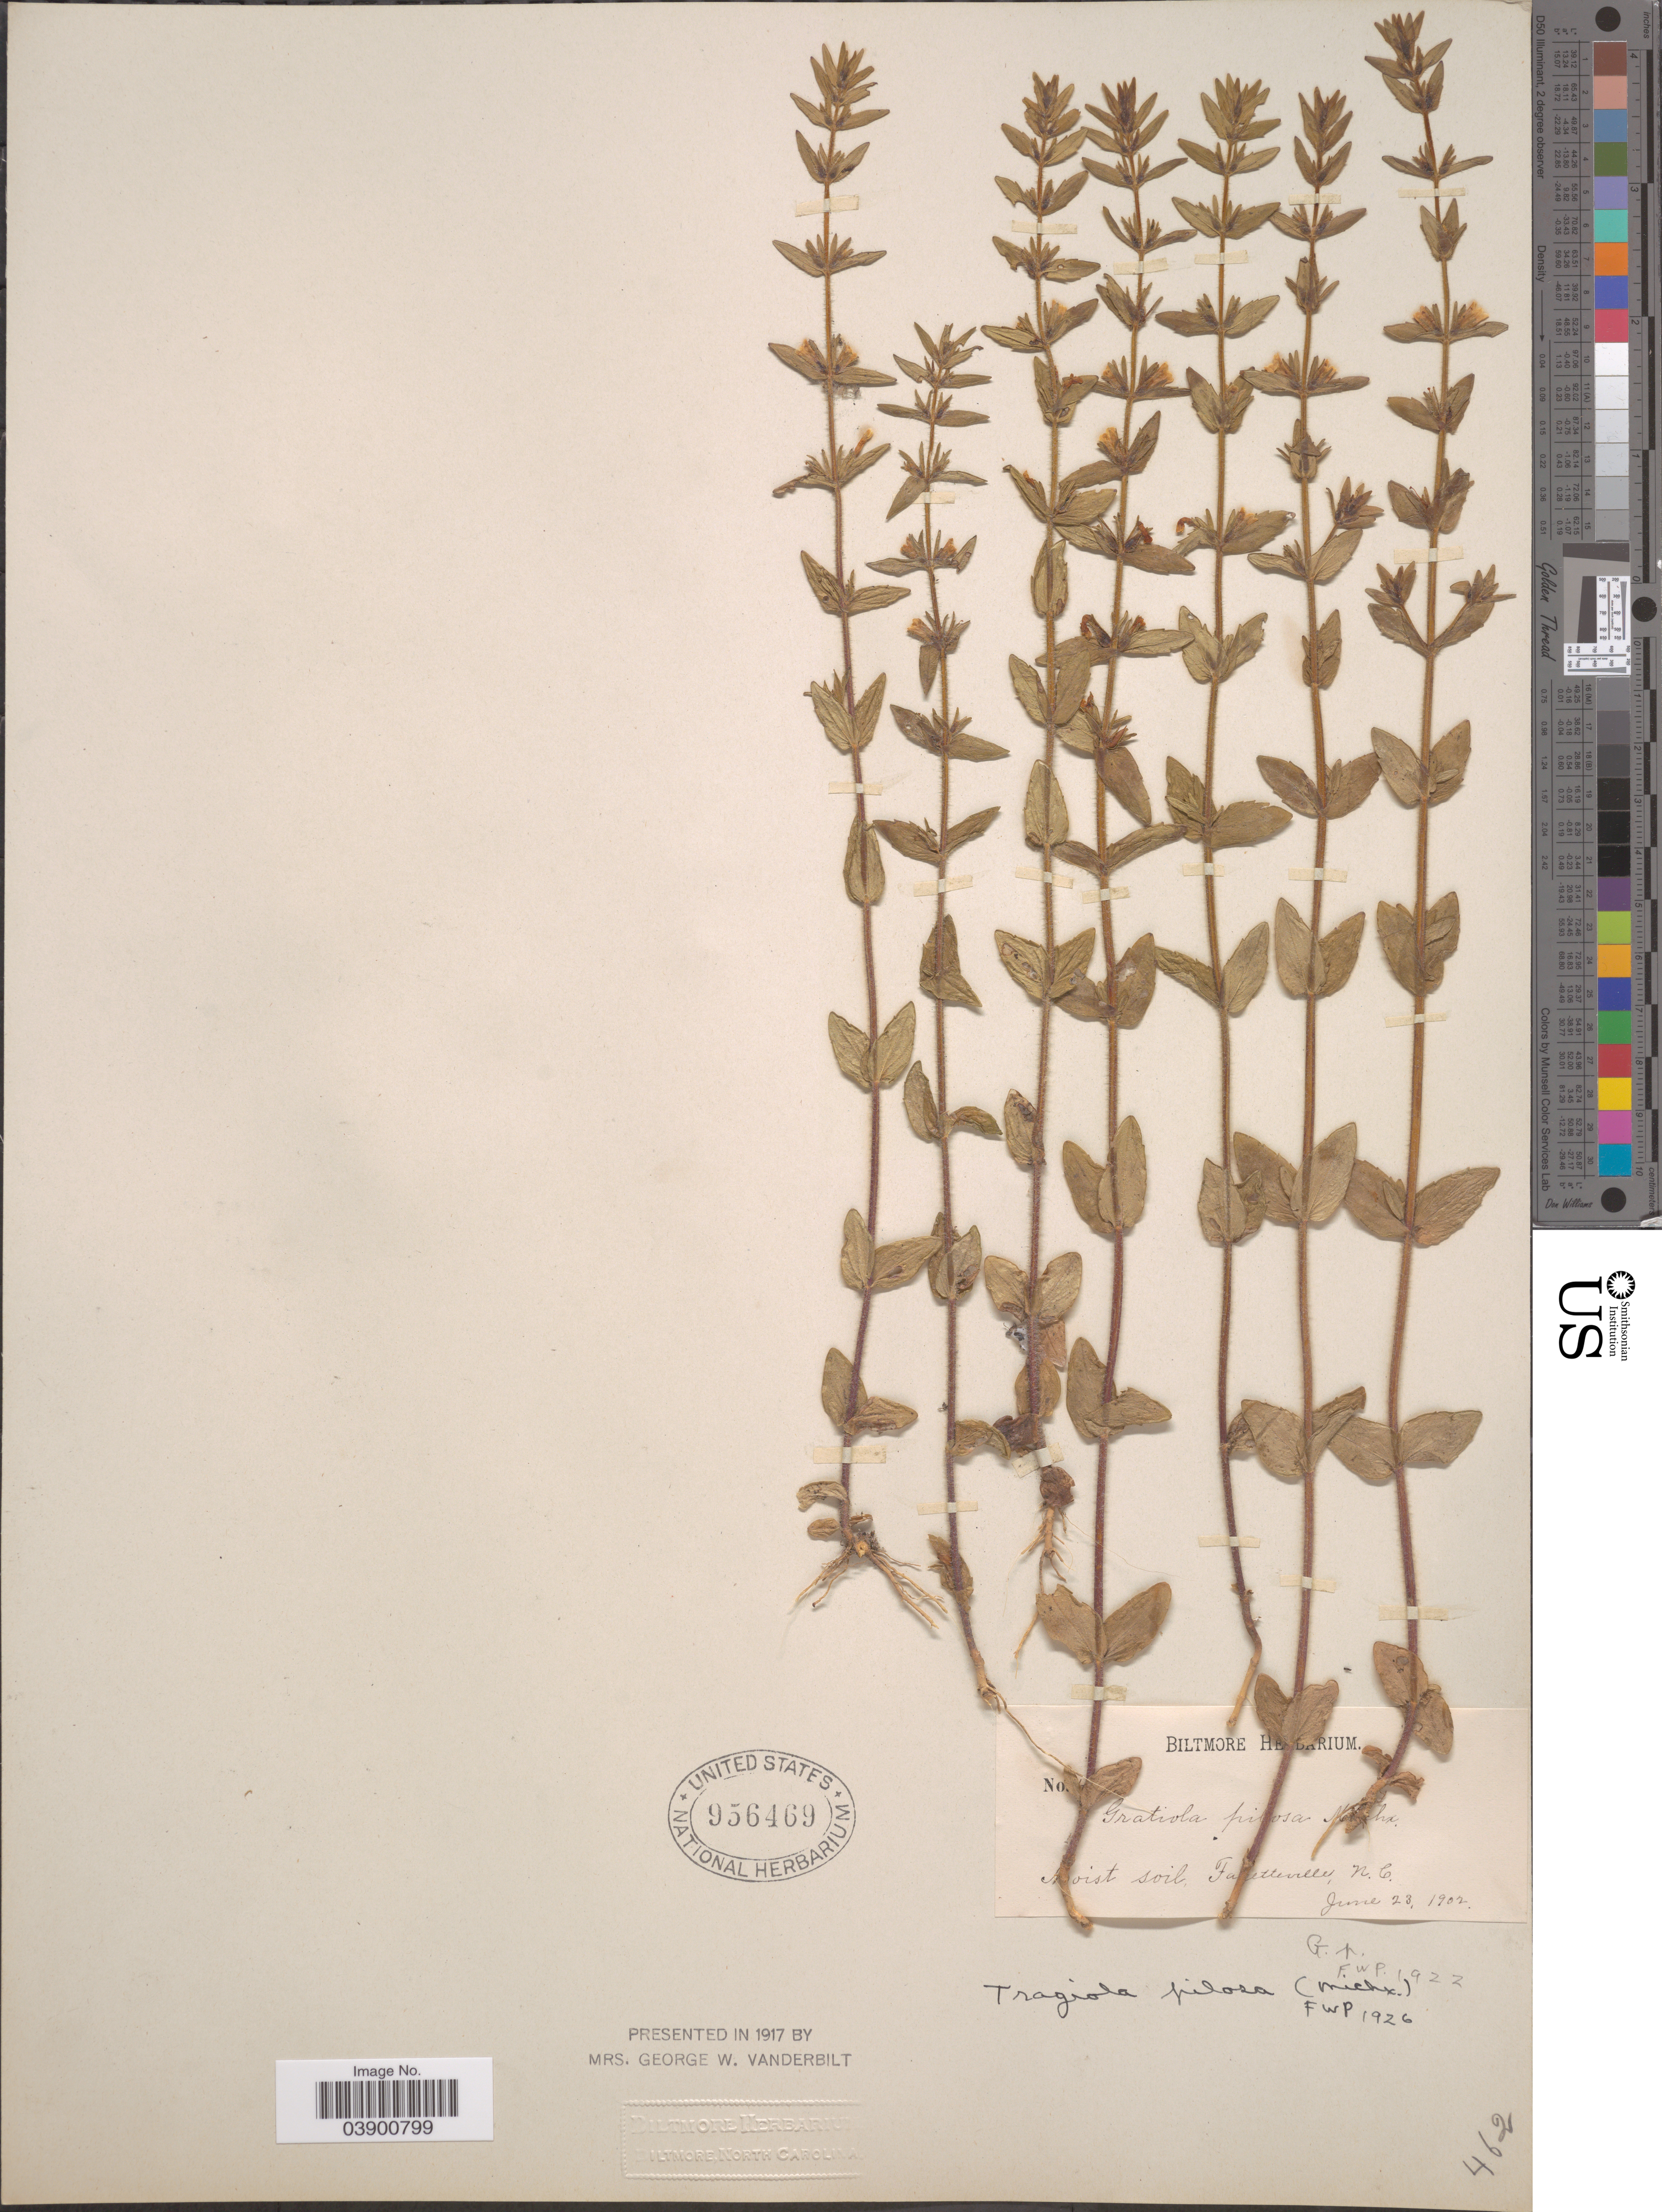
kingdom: Plantae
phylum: Tracheophyta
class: Magnoliopsida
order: Lamiales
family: Plantaginaceae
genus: Gratiola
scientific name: Gratiola pilosa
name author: Michx.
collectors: ex herb. Biltmore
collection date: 1902-06-23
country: United States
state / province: North Carolina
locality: Fayetteville.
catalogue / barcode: US 956469